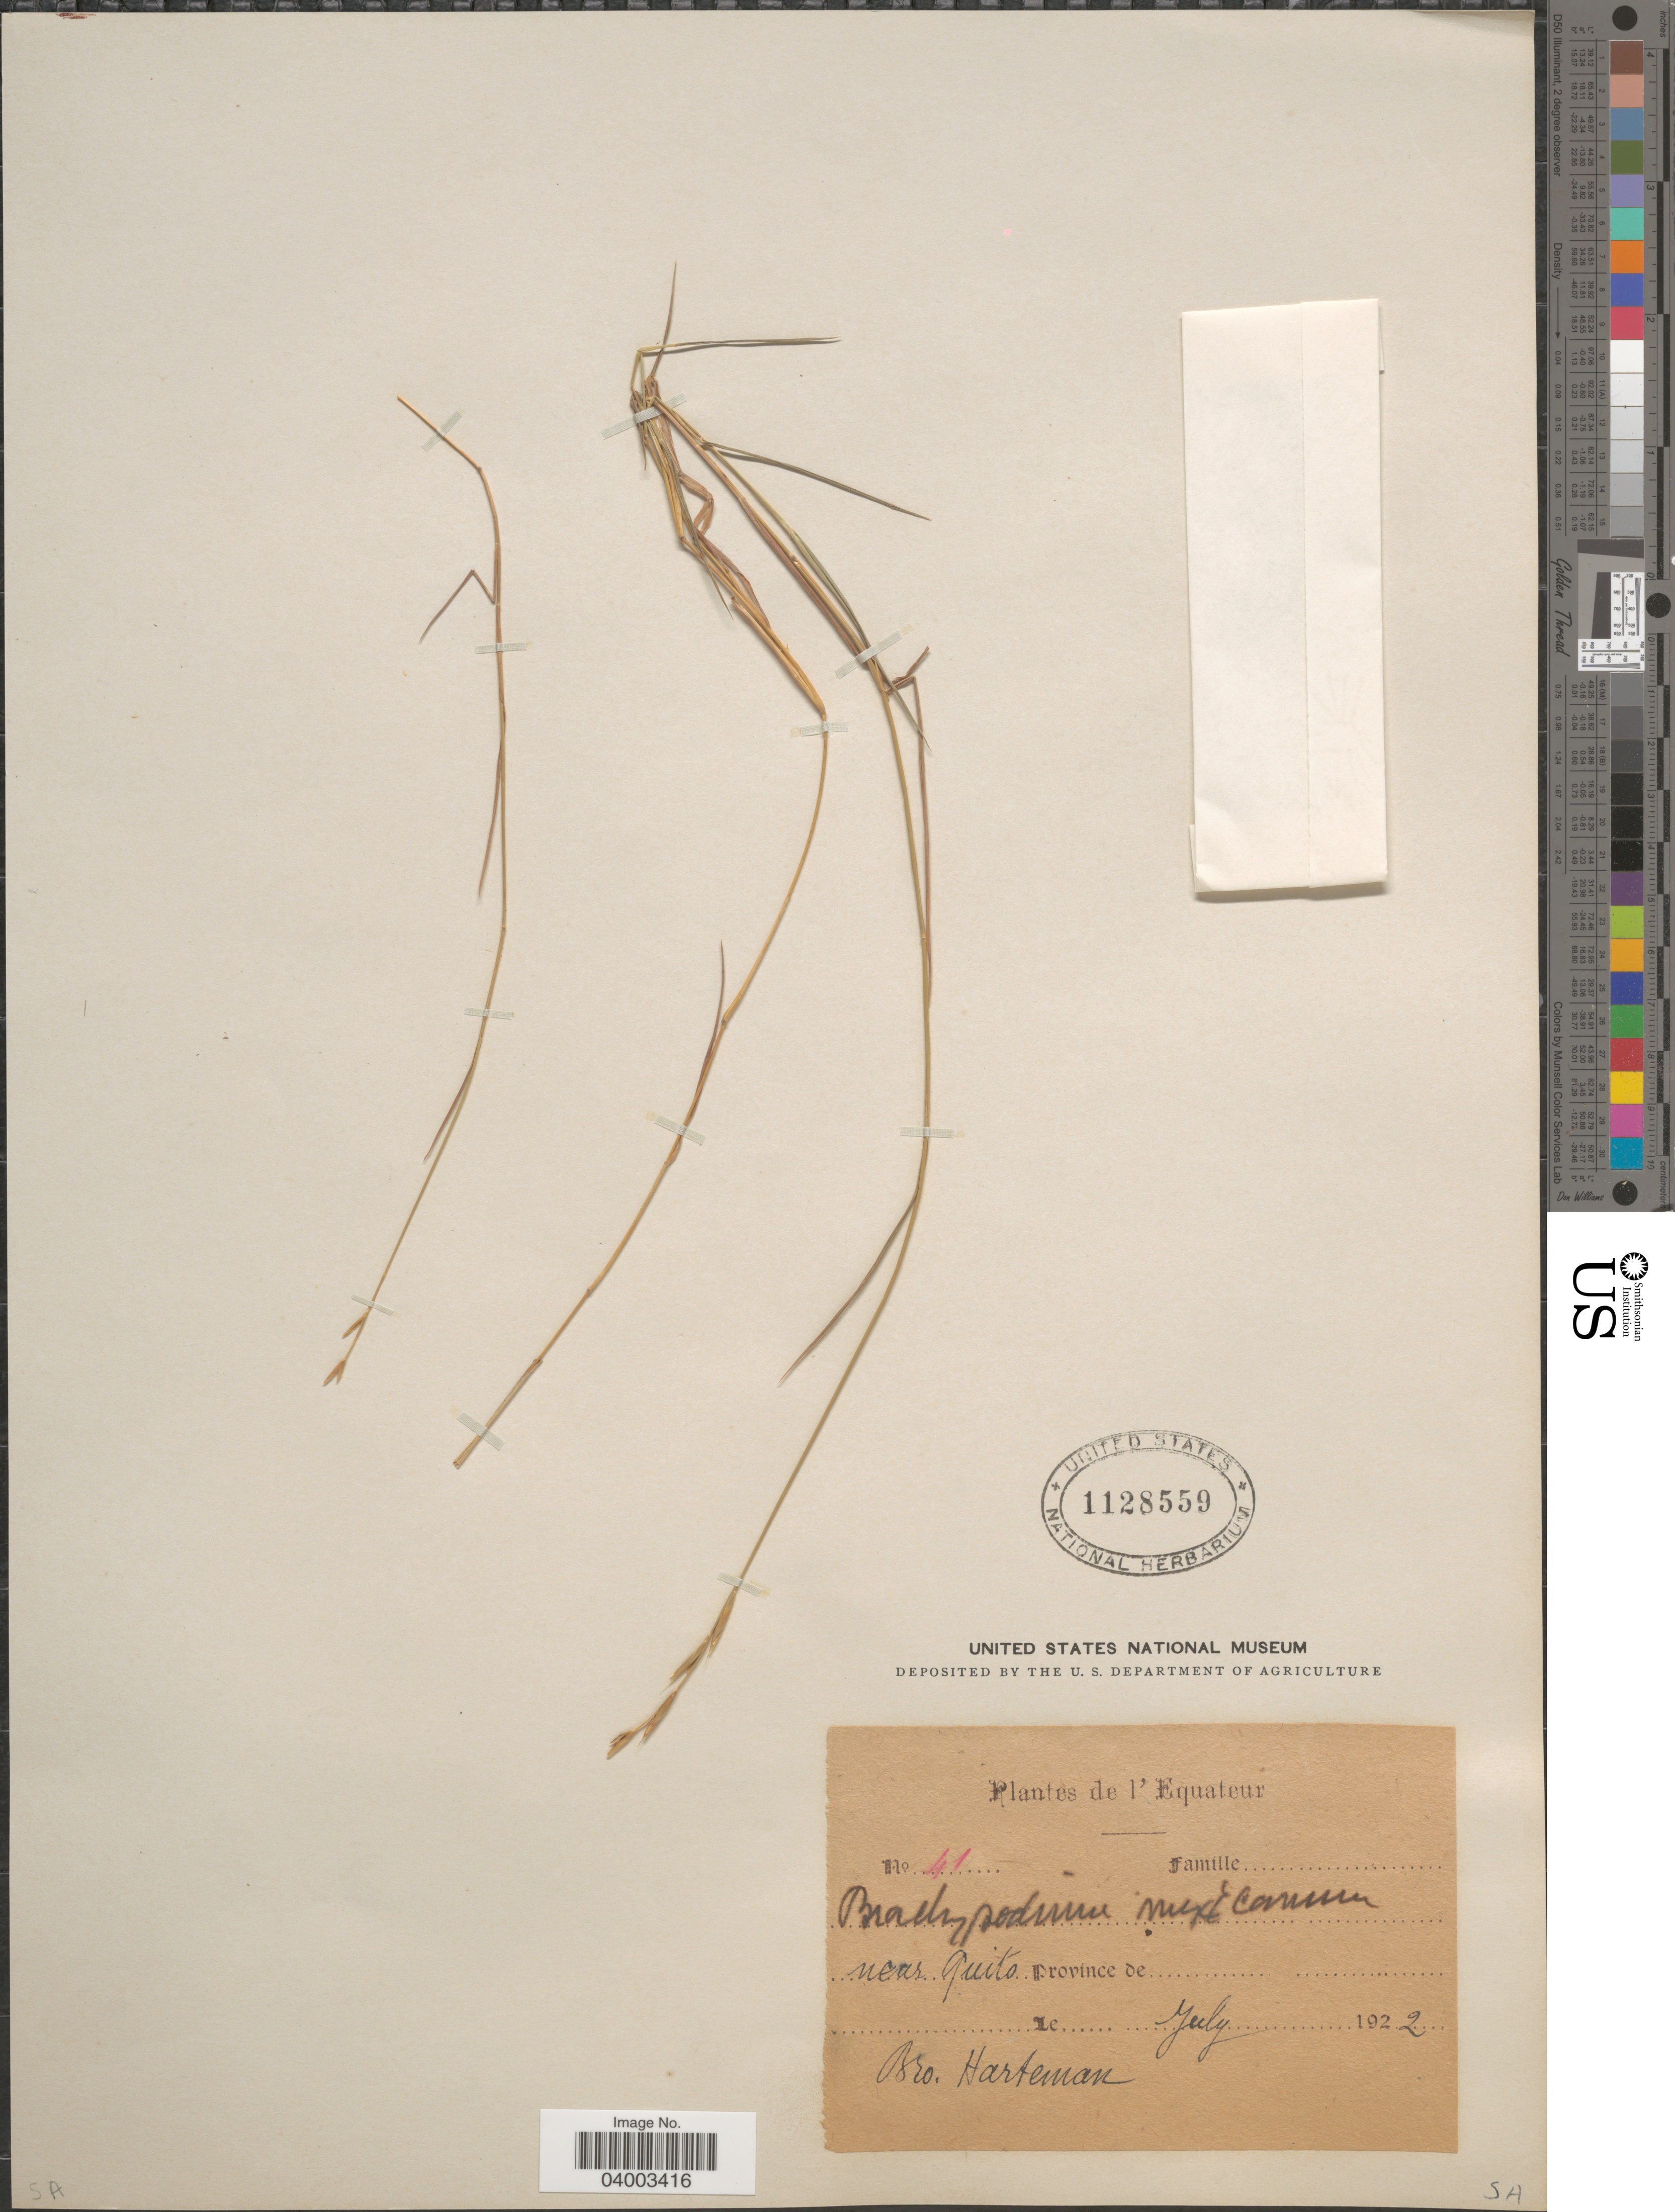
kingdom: Plantae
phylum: Tracheophyta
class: Liliopsida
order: Poales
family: Poaceae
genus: Brachypodium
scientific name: Brachypodium mexicanum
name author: (Roem. & Schult.) Link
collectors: Bro. Harteman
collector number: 41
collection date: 1922-07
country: Ecuador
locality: Near Quito.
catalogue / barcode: US 1128559